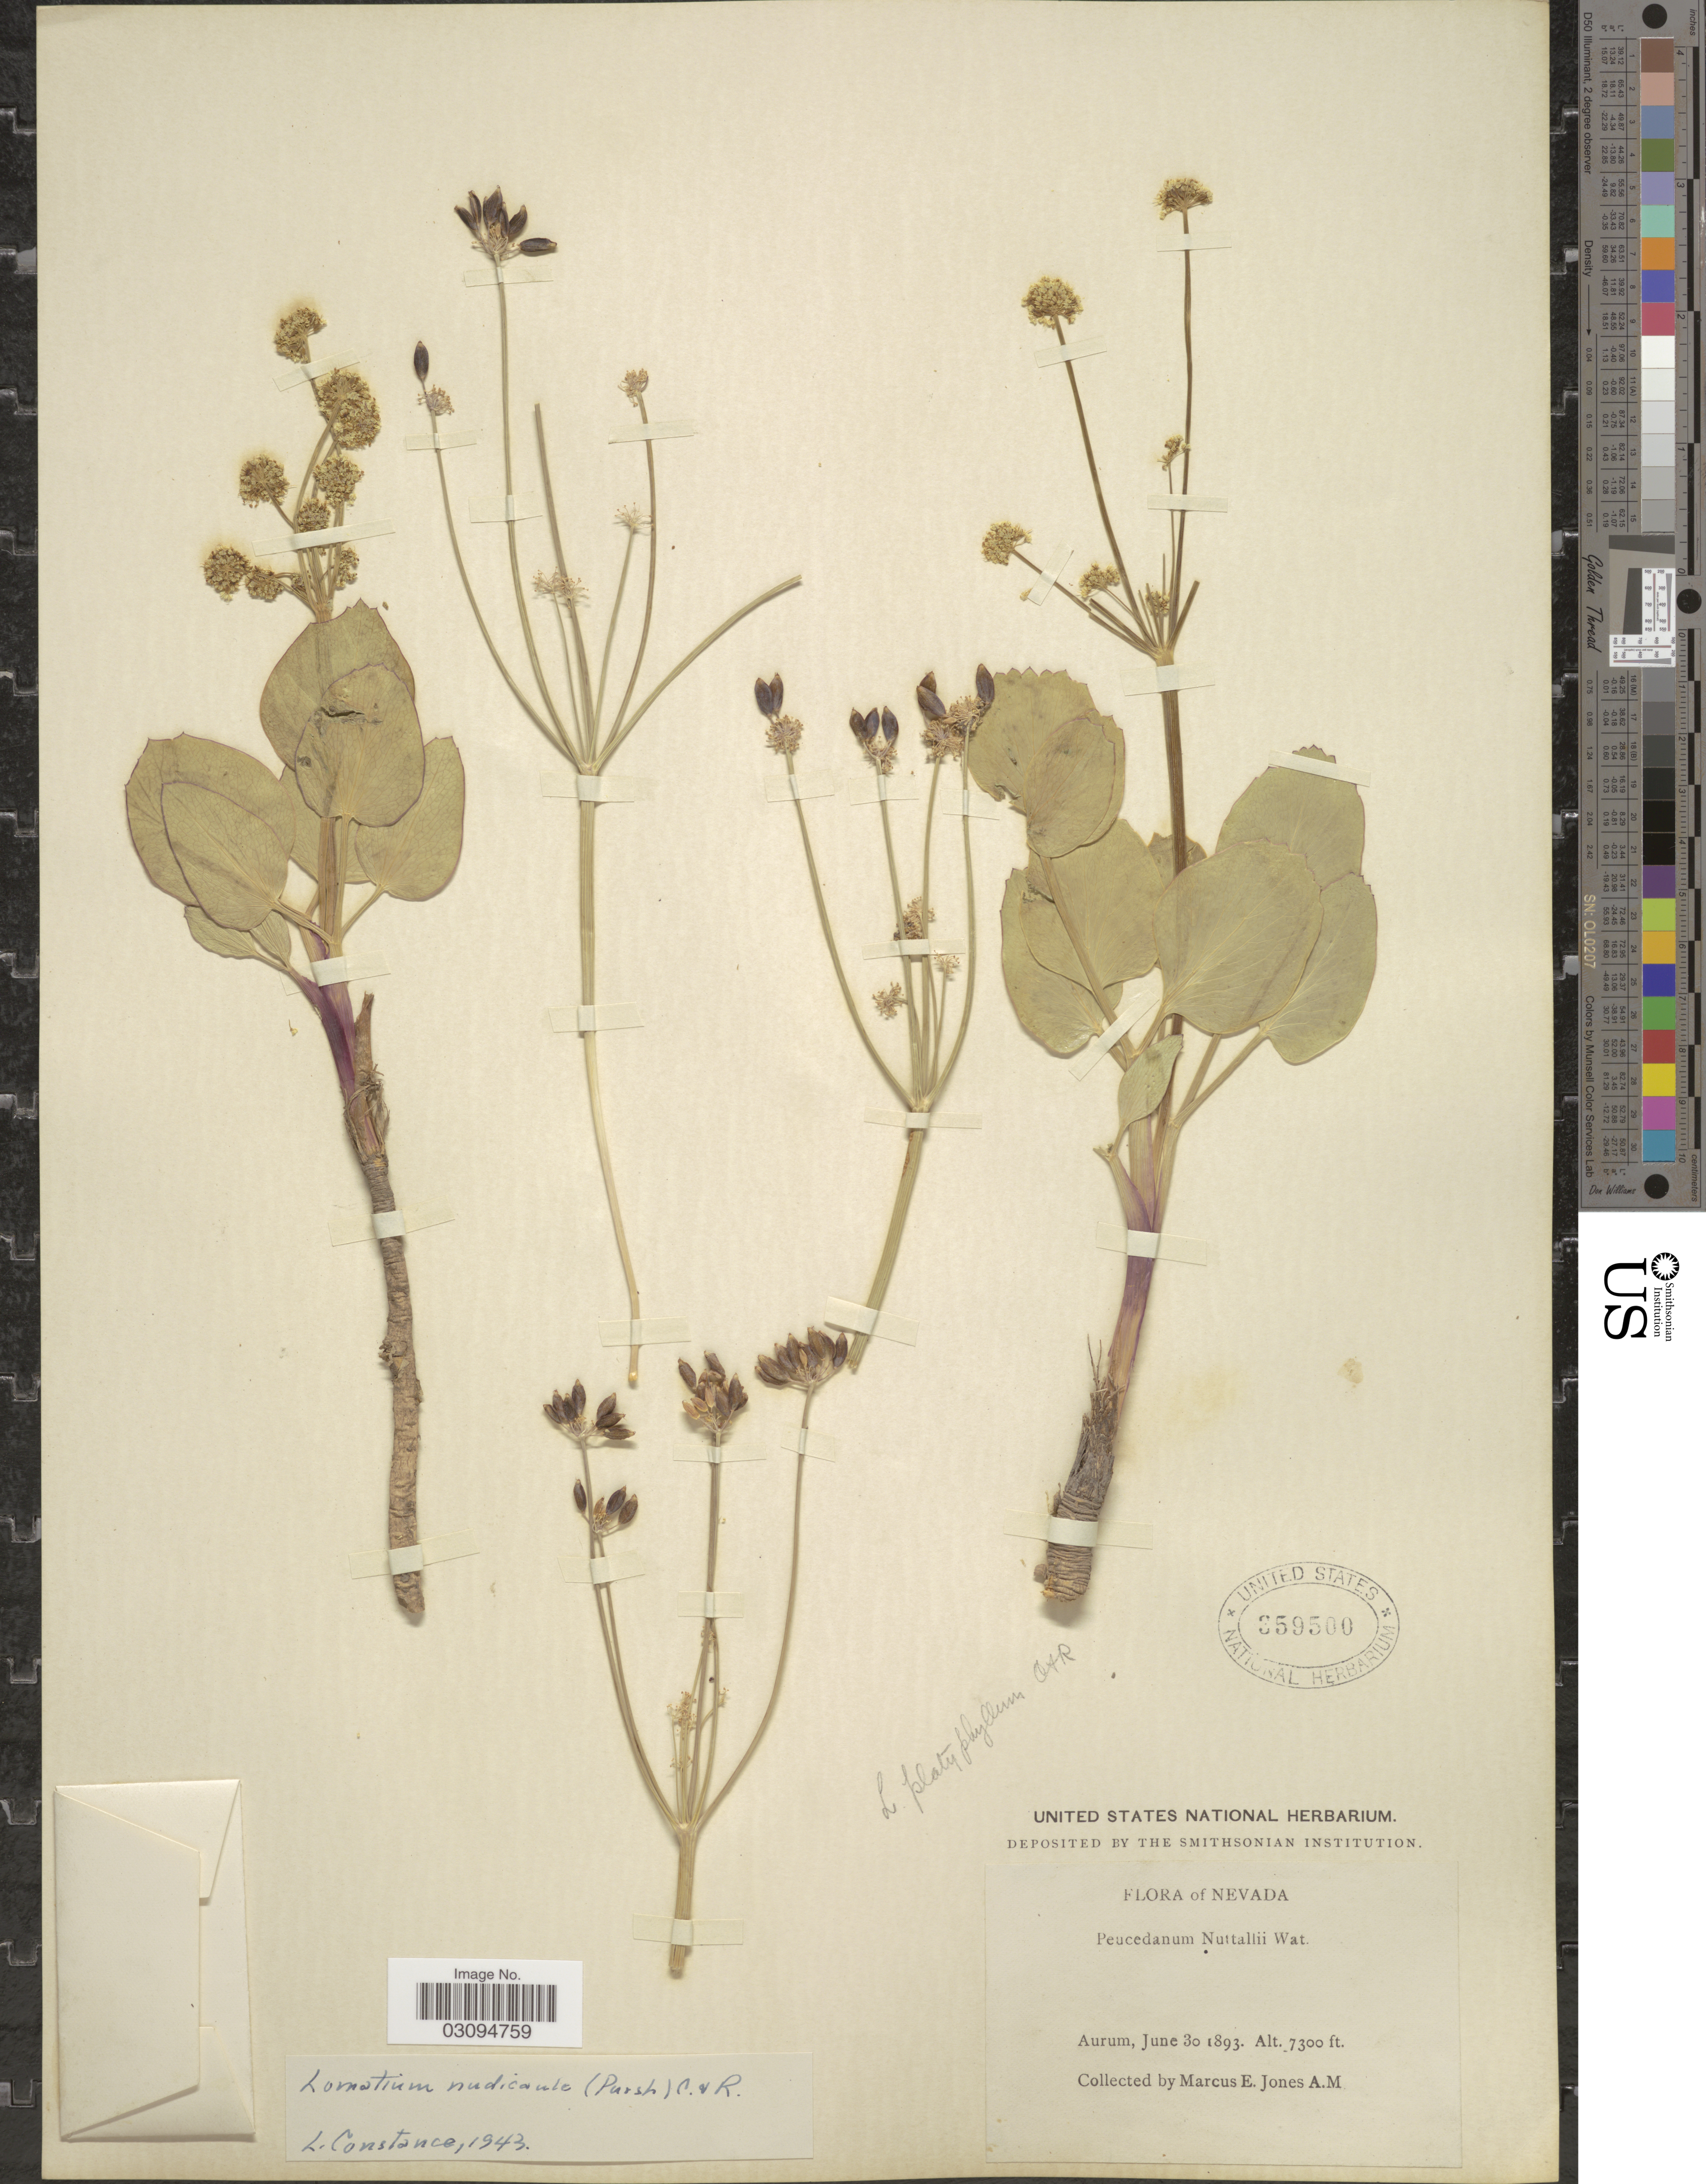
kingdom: Plantae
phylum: Tracheophyta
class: Magnoliopsida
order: Apiales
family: Apiaceae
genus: Lomatium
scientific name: Lomatium nudicaule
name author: (Pursh) J.M. Coult. & Rose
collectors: M. E. Jones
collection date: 1893-06-30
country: United States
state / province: Nevada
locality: Aurum.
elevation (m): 2225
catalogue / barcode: US 359500